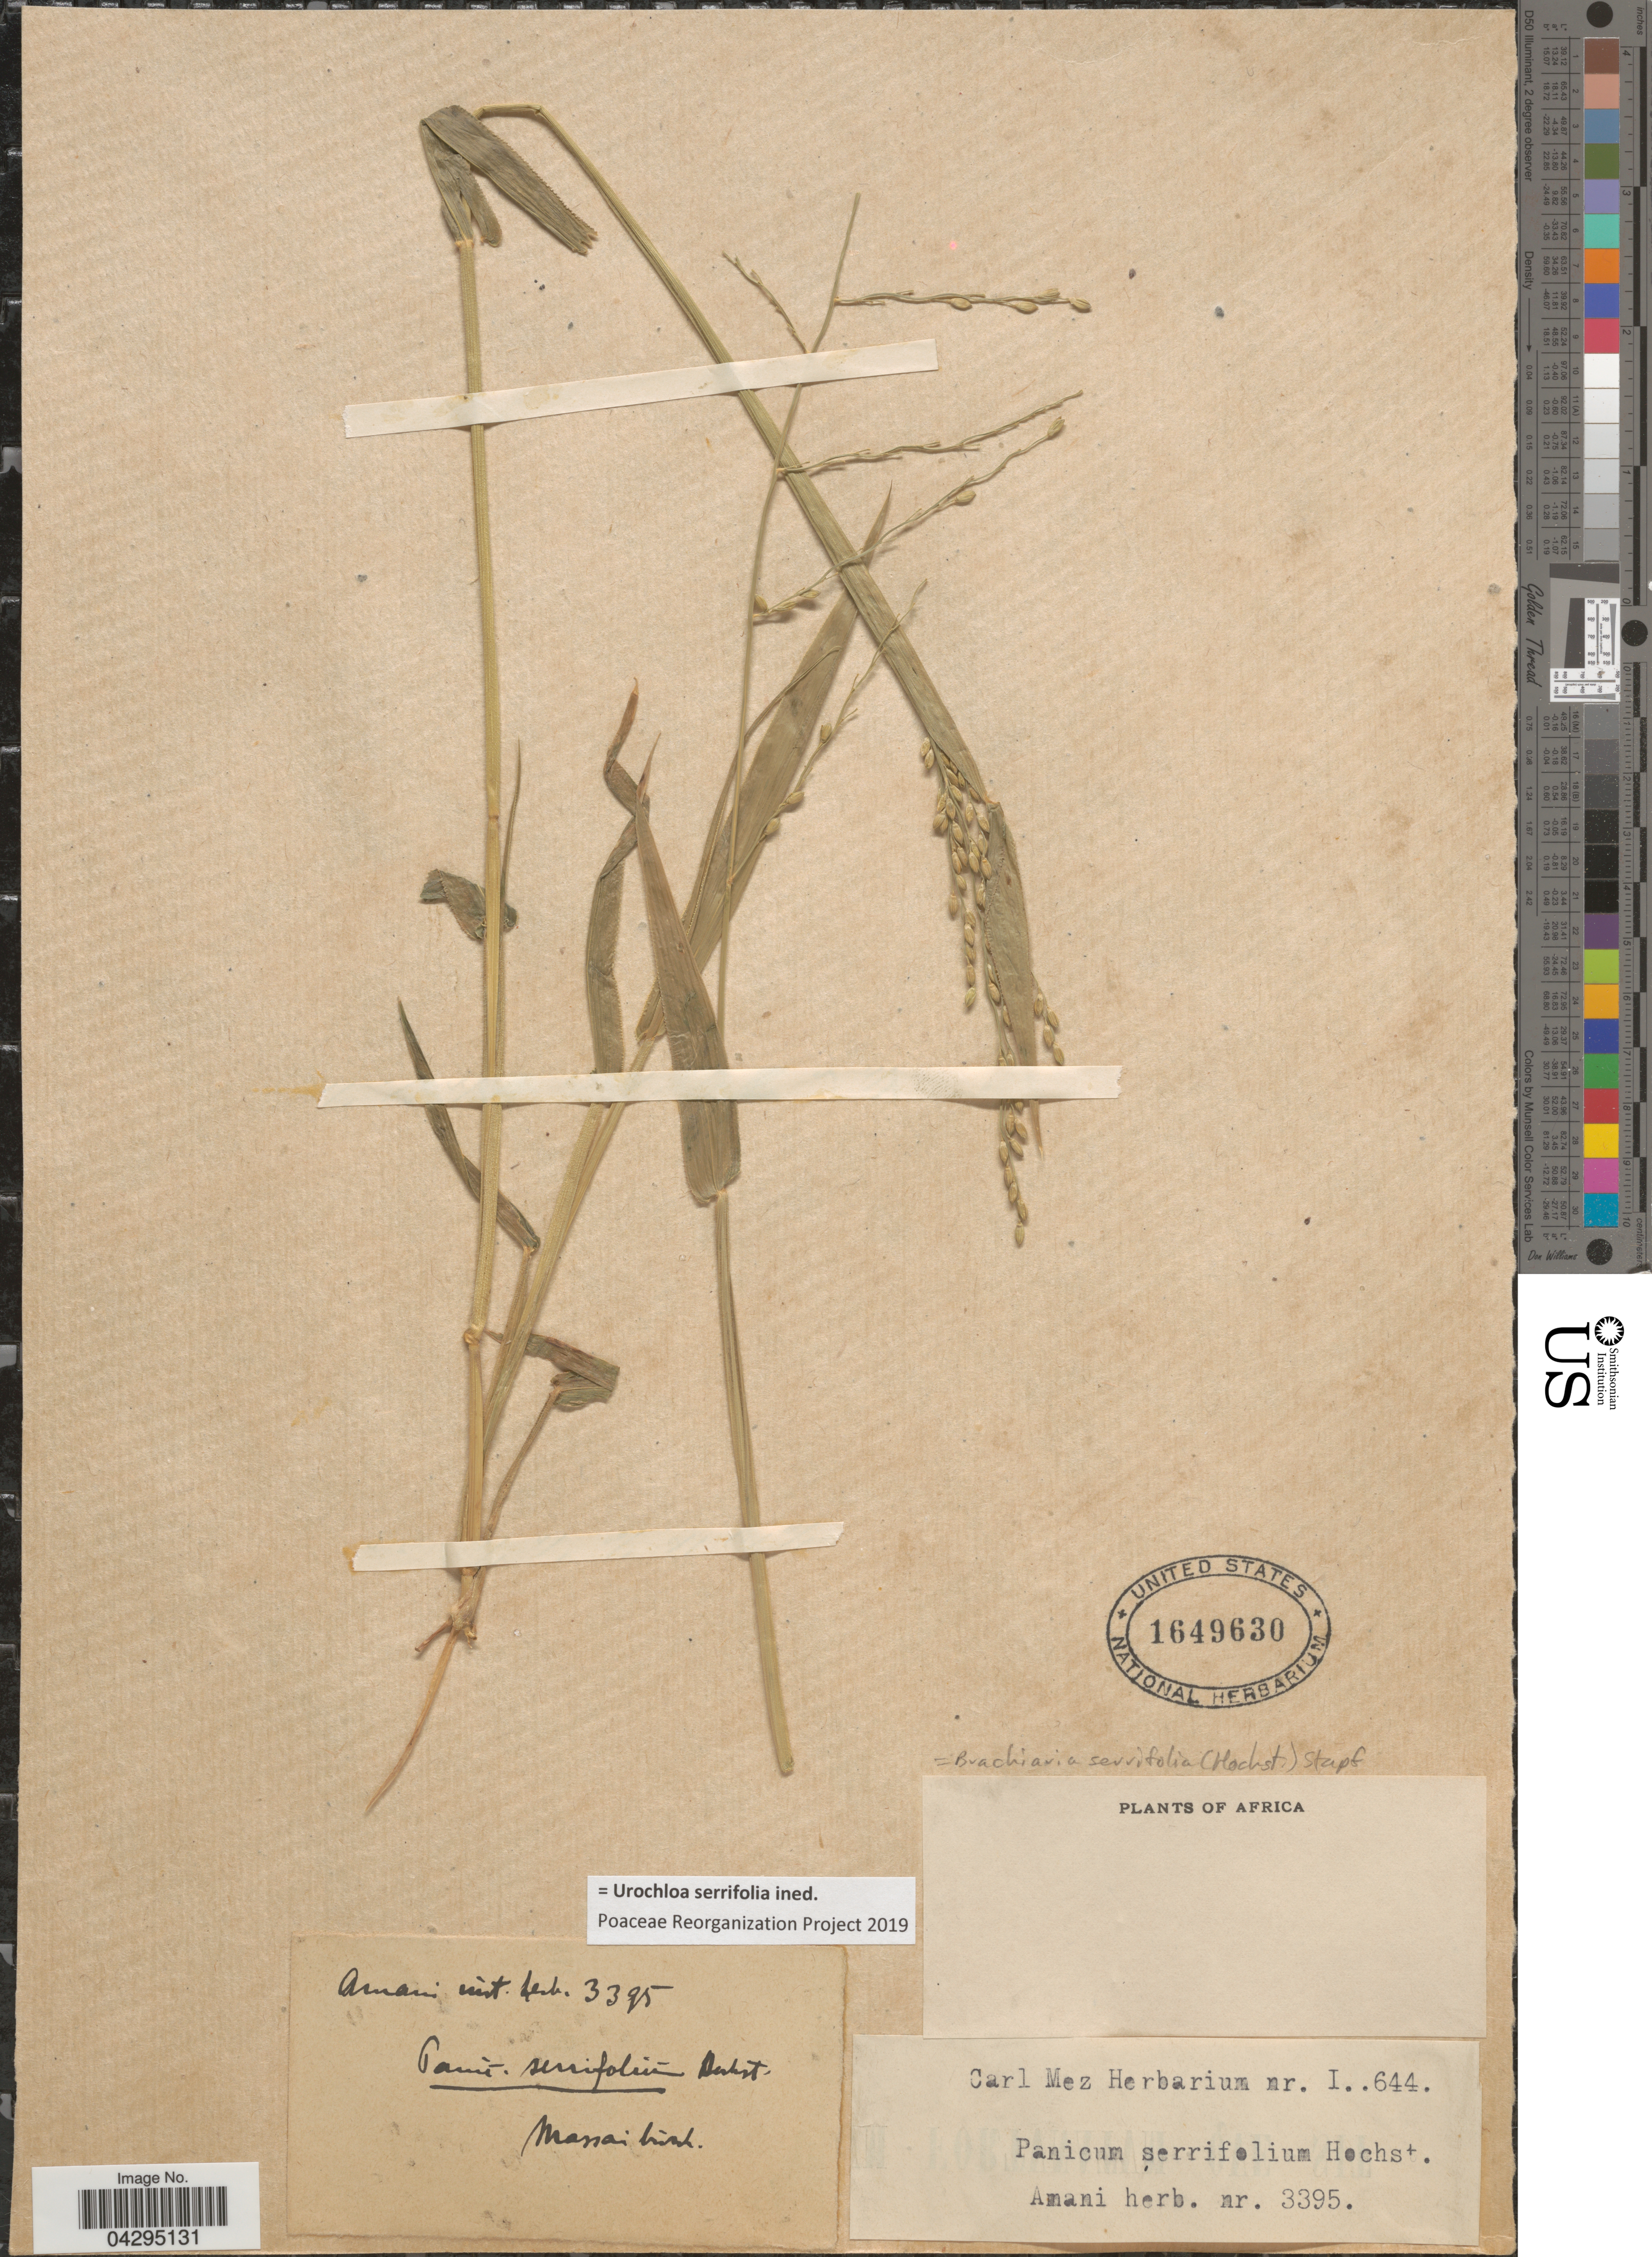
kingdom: Plantae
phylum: Tracheophyta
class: Liliopsida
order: Poales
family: Poaceae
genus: Urochloa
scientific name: Urochloa serrifolia ined.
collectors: ex herb. Amani Inst.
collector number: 3395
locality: Massaiburgh [interpreted]. Africa.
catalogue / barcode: US 1649630